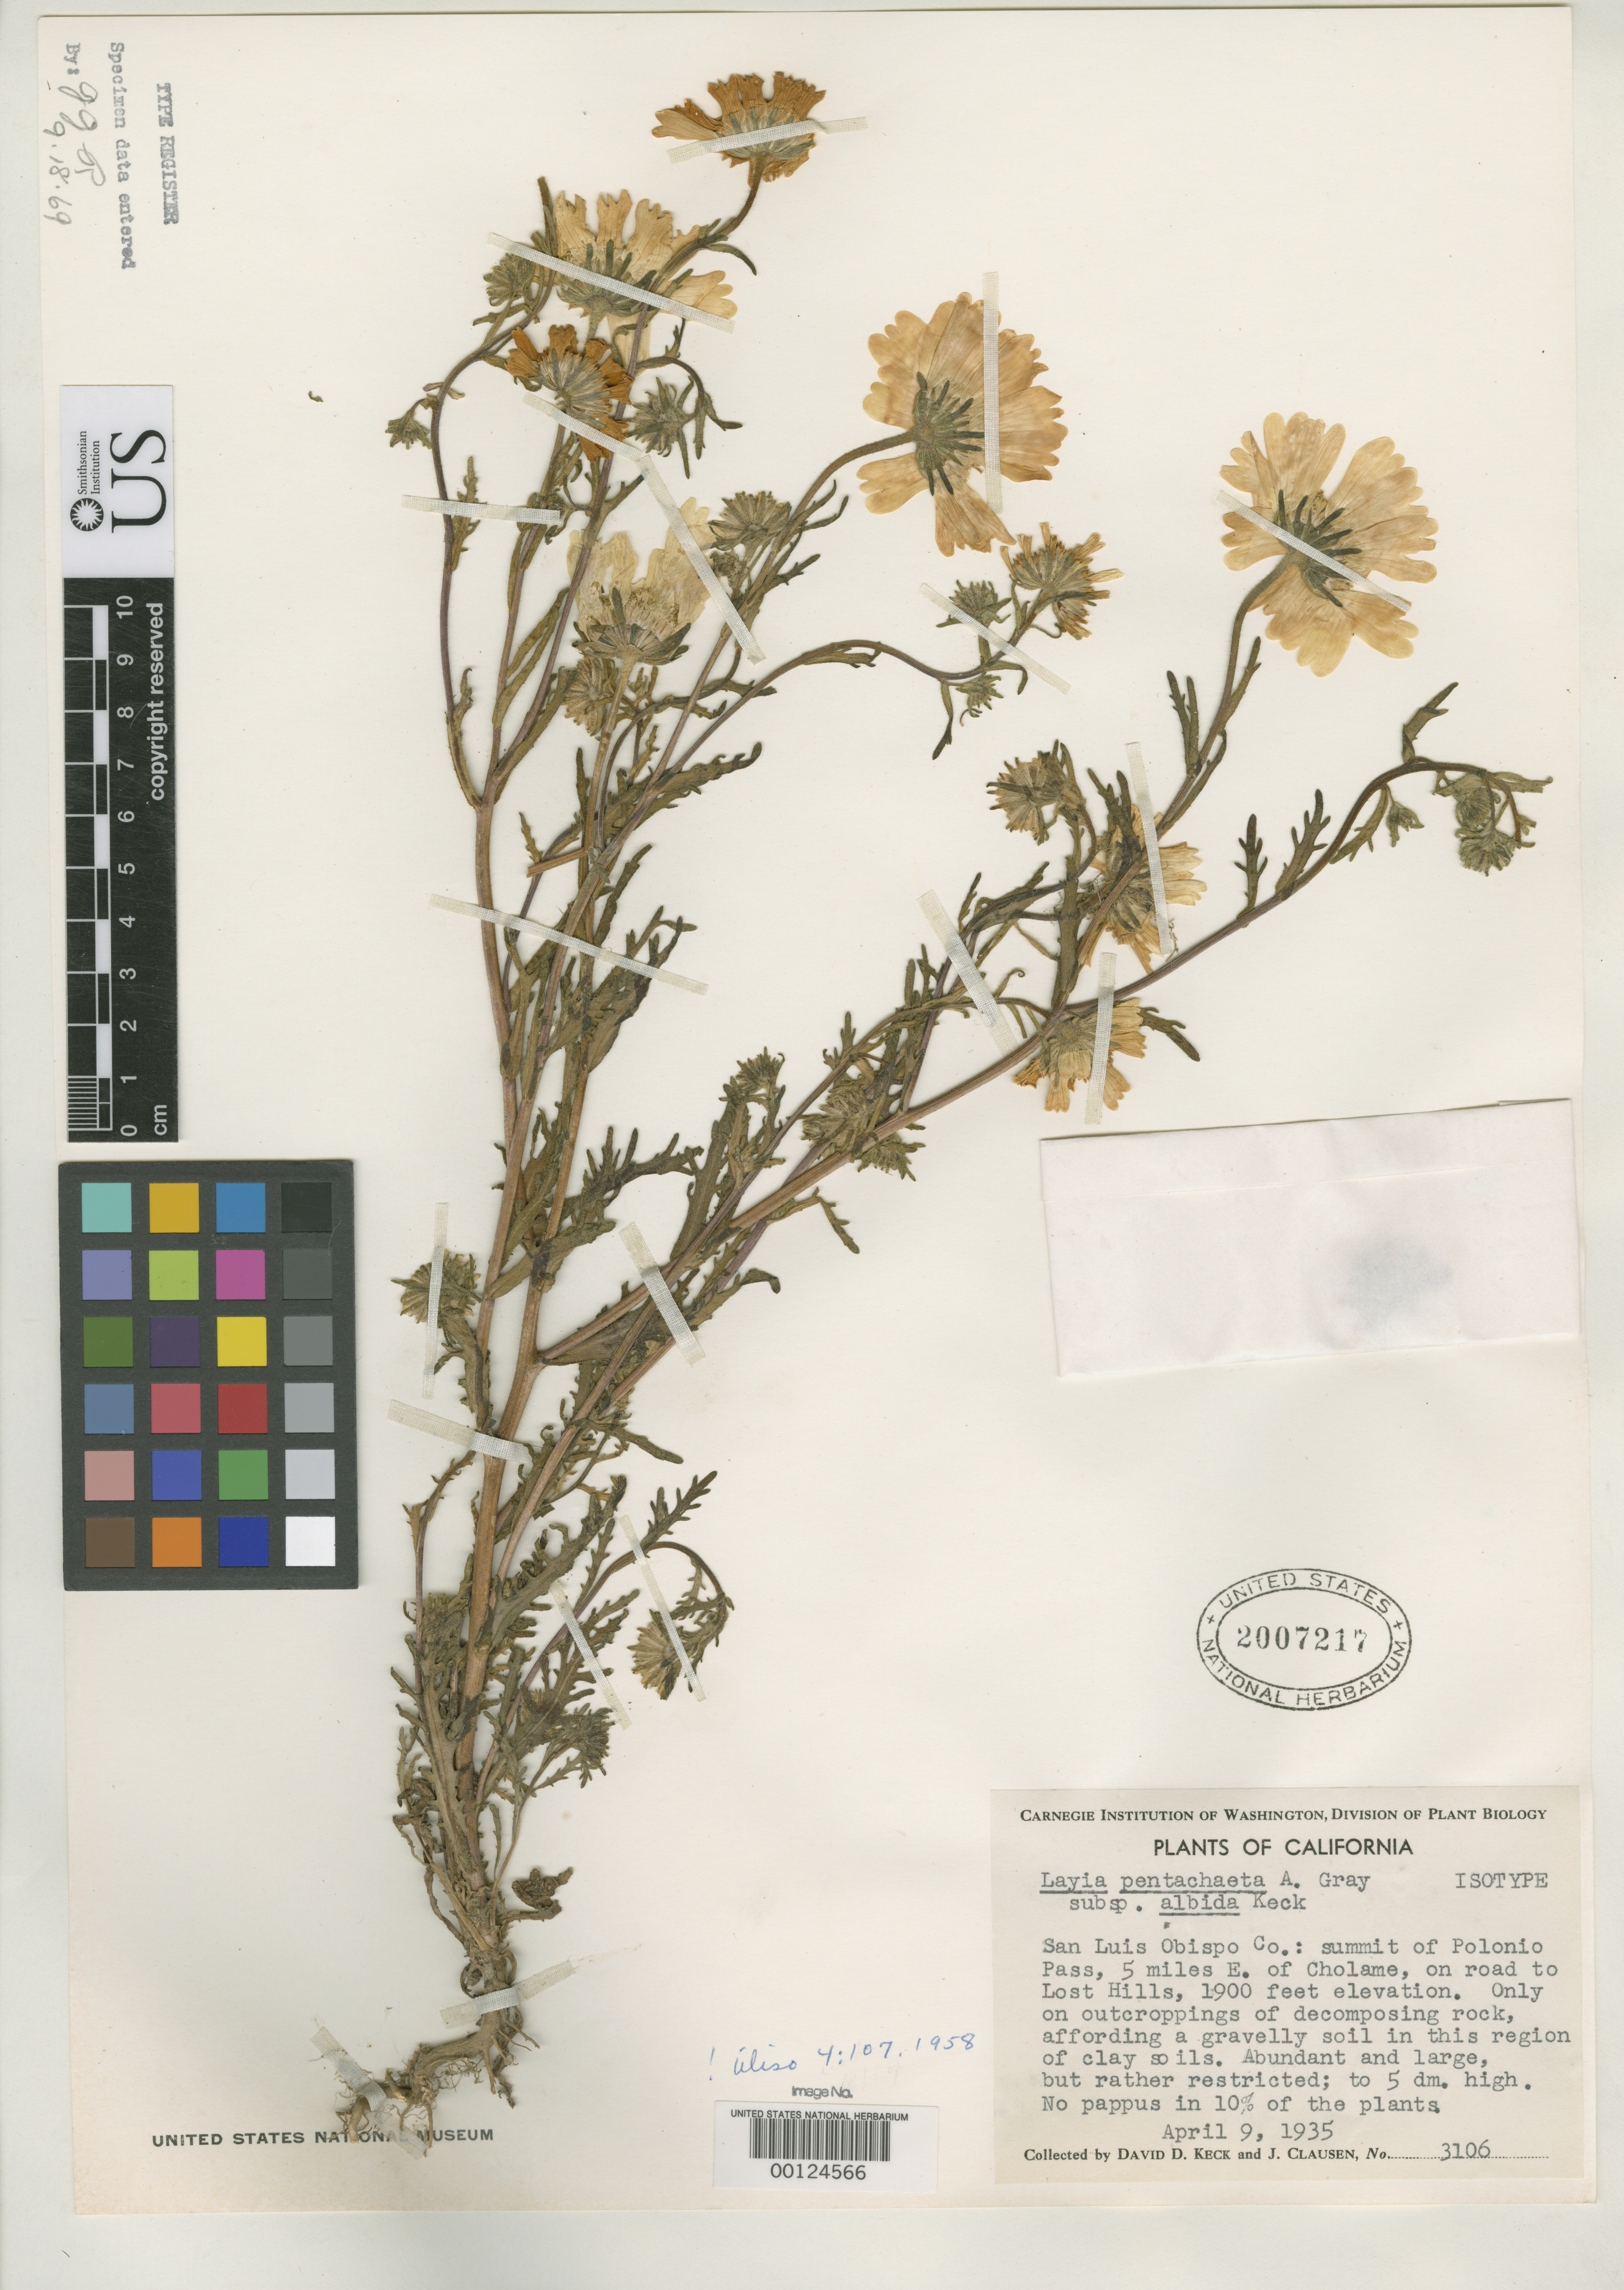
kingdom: Plantae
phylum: Tracheophyta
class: Magnoliopsida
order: Asterales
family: Asteraceae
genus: Layia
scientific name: Layia pentachaeta subsp. albida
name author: D.D. Keck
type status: Isotype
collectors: D. D. Keck & J. C. Clausen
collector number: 3106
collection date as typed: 09 Apr 1935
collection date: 1935-04-09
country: United States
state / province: California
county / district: San Luis Obispo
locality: Cholame.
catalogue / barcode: US 2007217